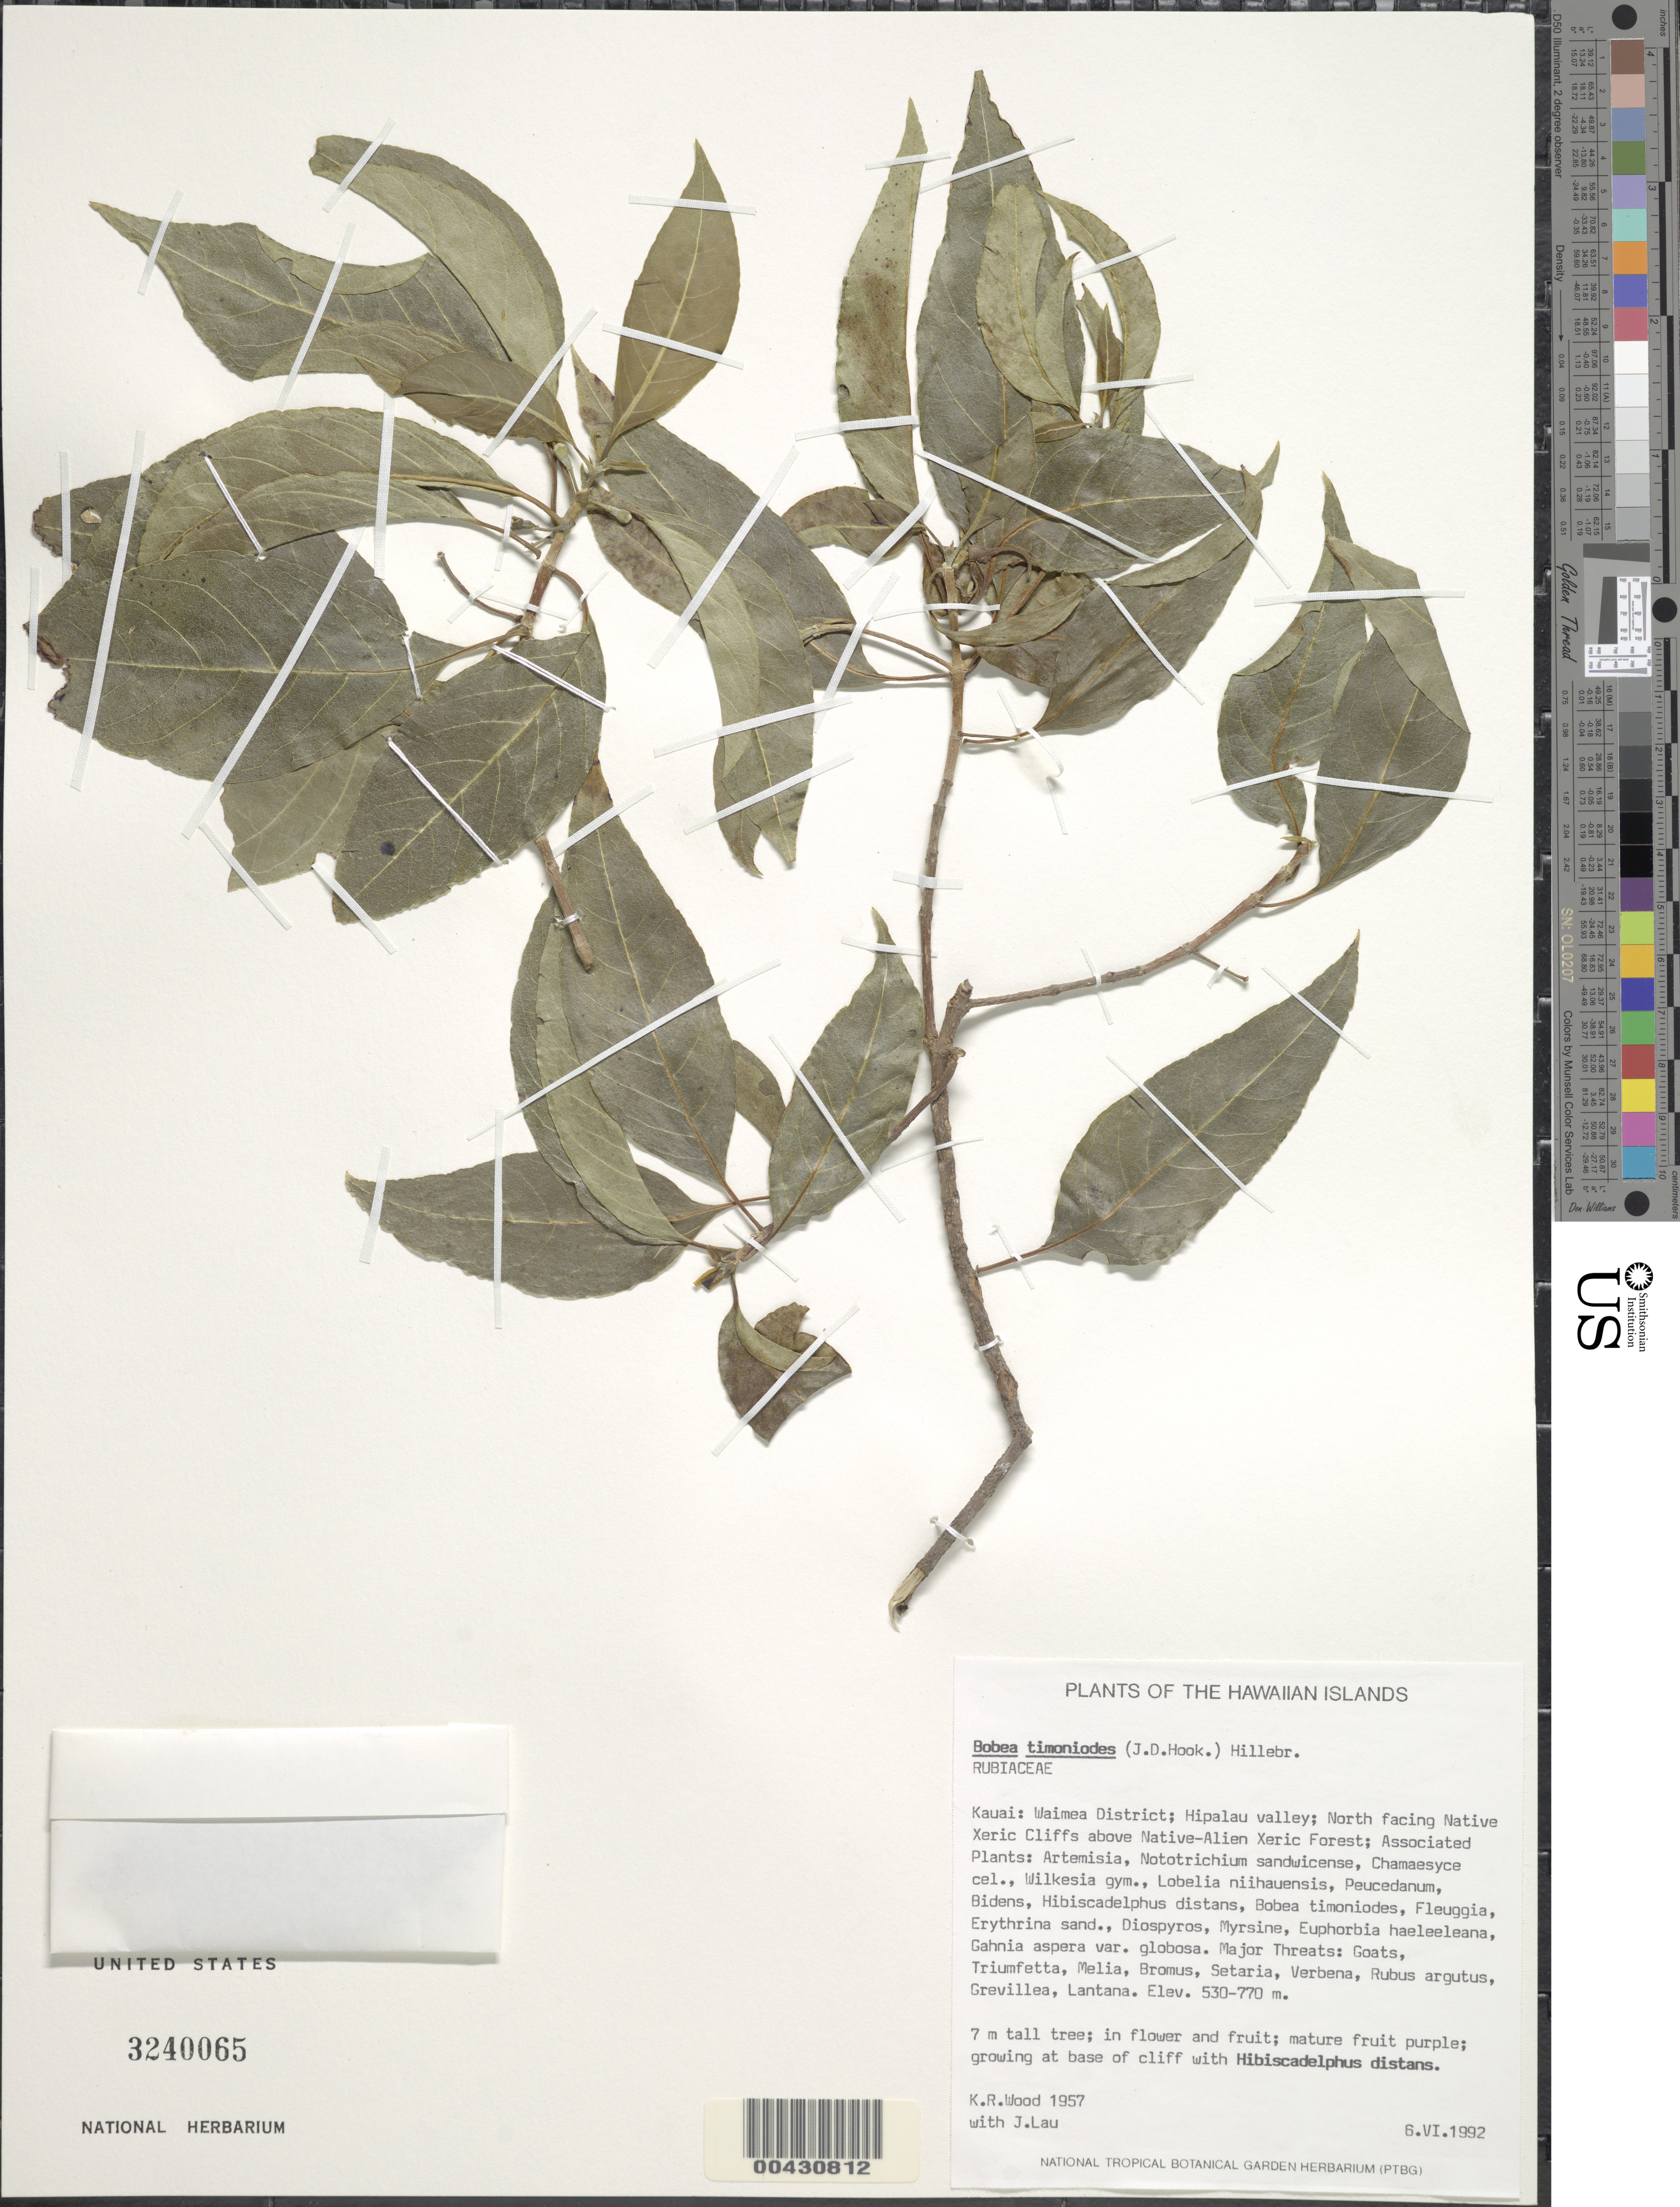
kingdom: Plantae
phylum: Tracheophyta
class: Magnoliopsida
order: Gentianales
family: Rubiaceae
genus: Bobea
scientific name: Bobea timonioides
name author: (Hook. f.) Hillebr.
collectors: K. R. Wood & J. Lau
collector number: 1957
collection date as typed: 6 Jun 1992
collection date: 1992-06-06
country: United States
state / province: Hawaii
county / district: Kauai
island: Kaua'i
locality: Waimea District; Hipalau Valley; North facing Native Xeric Cliffs above Native-Alien Xeric Forest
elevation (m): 530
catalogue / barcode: US 3240065